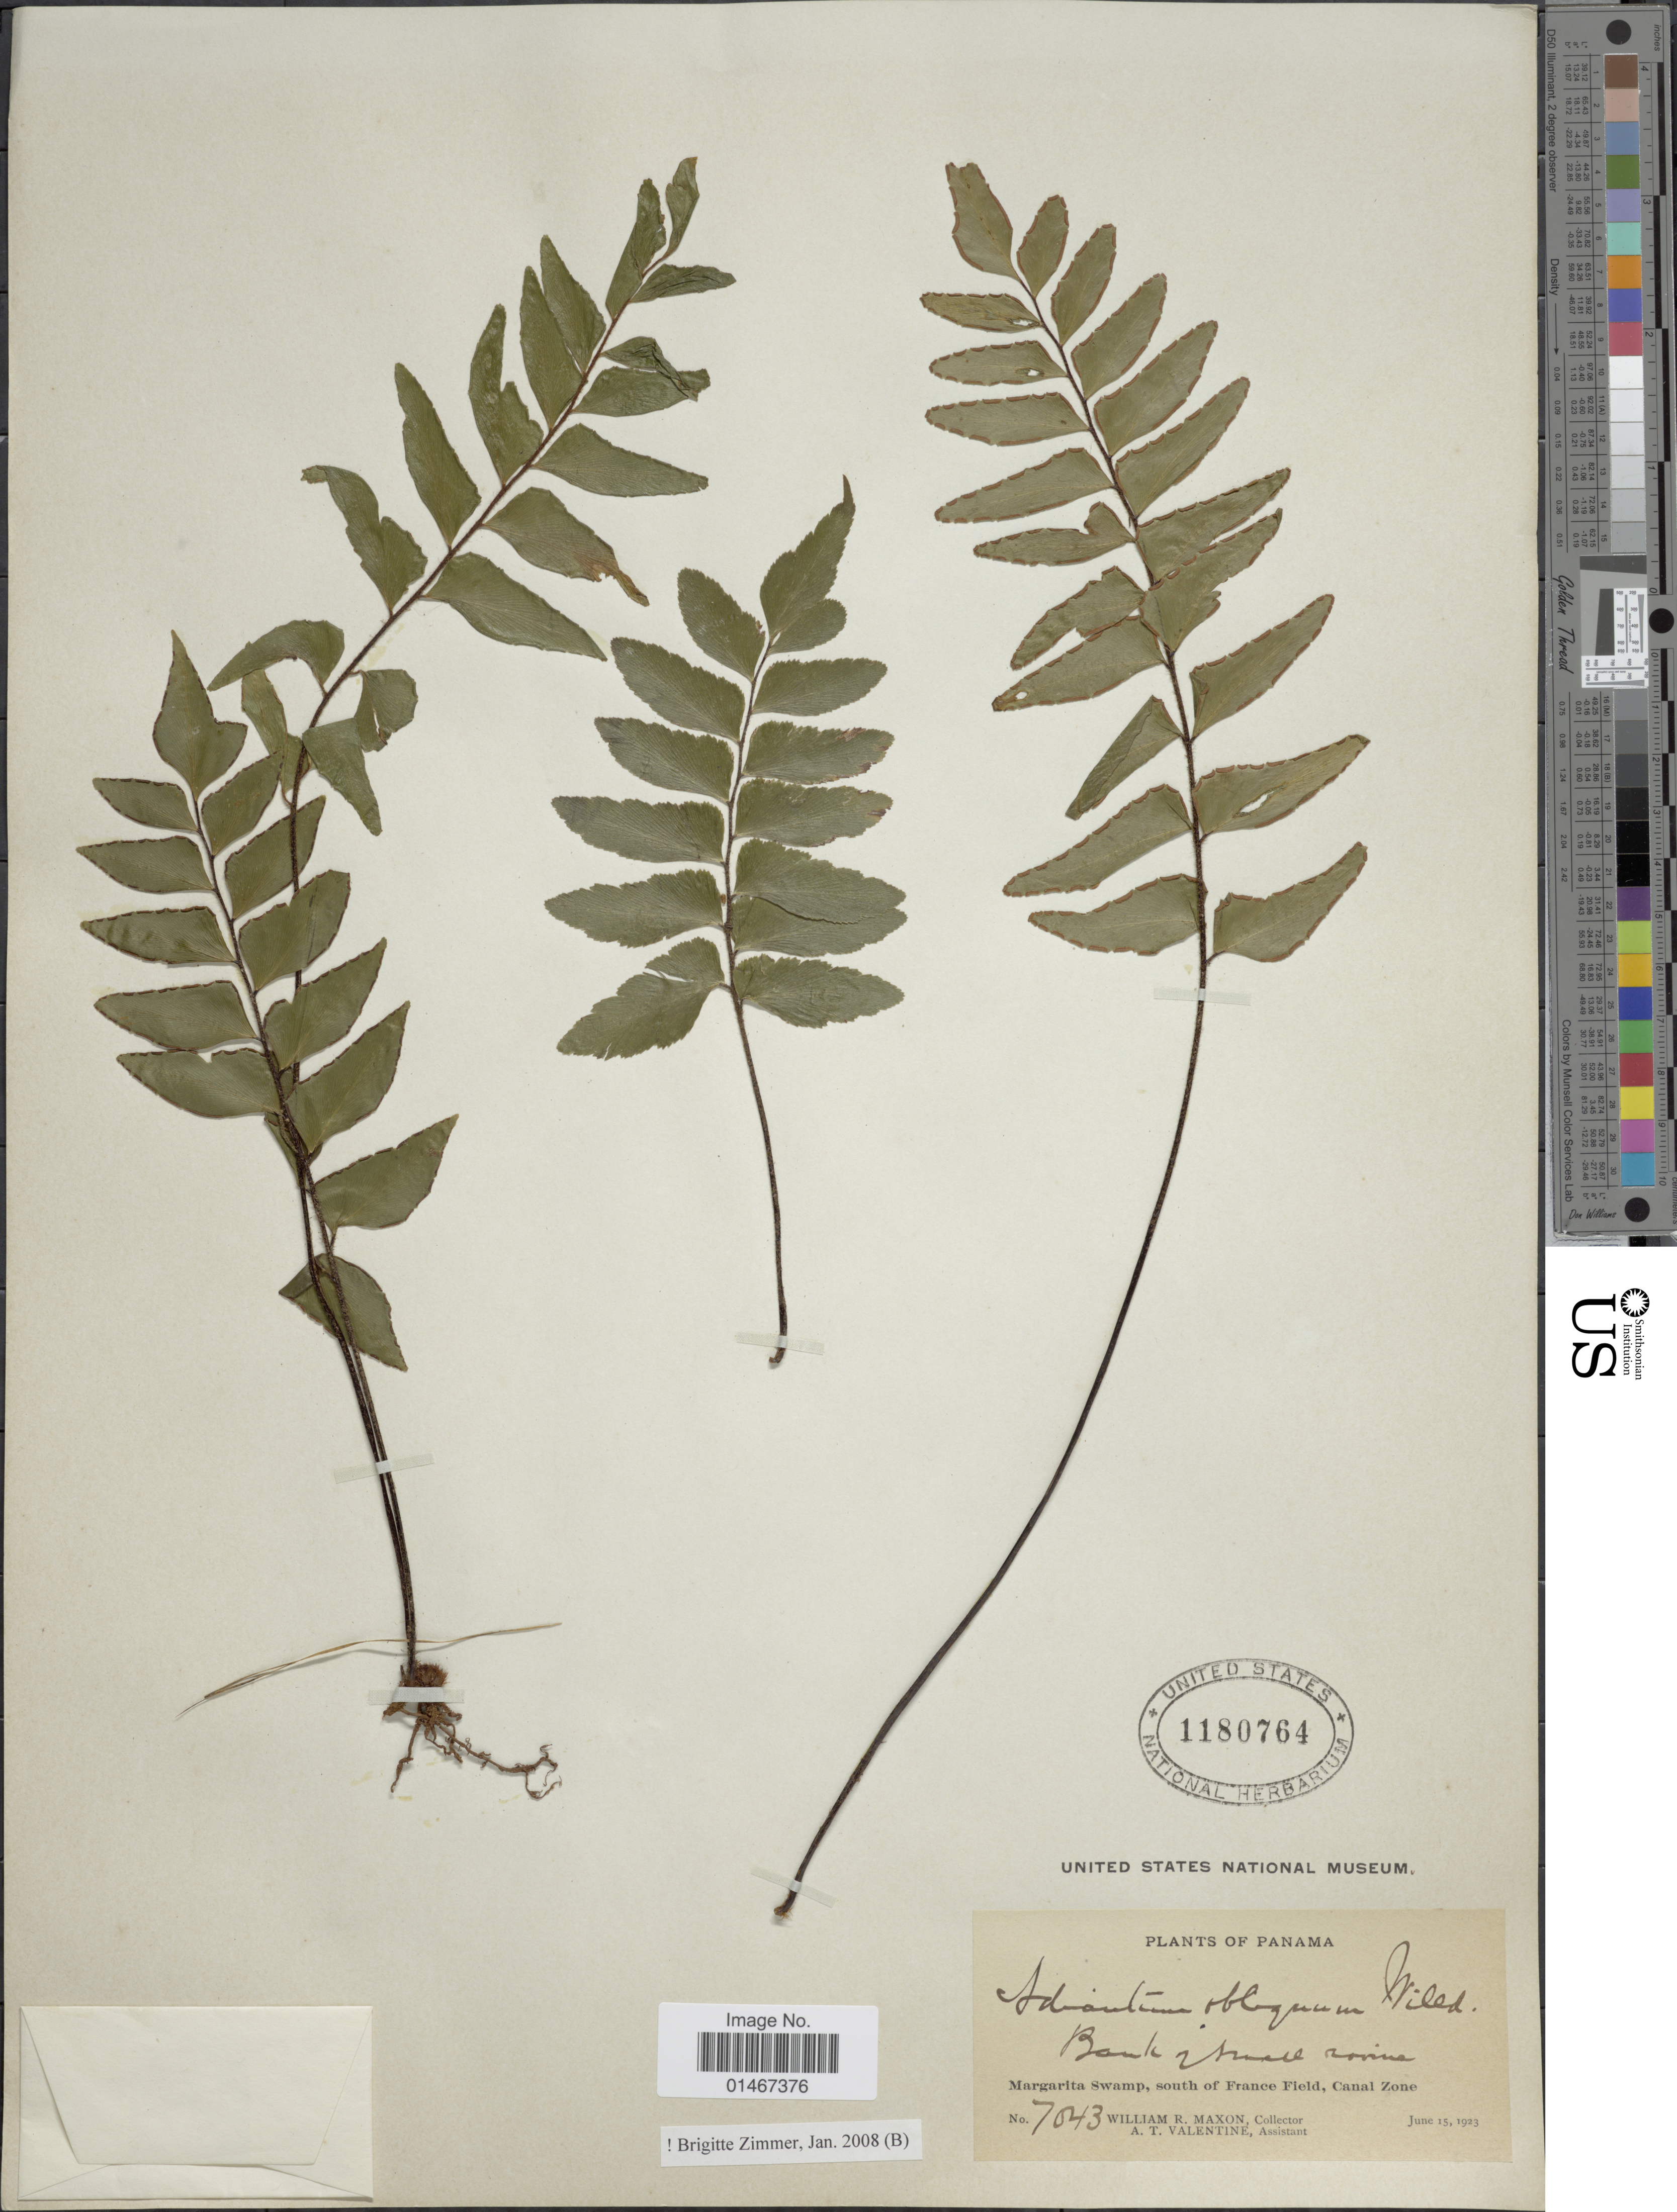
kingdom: Plantae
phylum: Tracheophyta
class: Polypodiopsida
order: Polypodiales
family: Pteridaceae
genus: Adiantum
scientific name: Adiantum obliquum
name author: Willd.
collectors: W. R. Maxon & A. Valentine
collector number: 7043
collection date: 1923-06-15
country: Panama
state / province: Colón / Panamá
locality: Margarita Swamp, south of France Field, Canal Zone.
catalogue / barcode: US 1180764